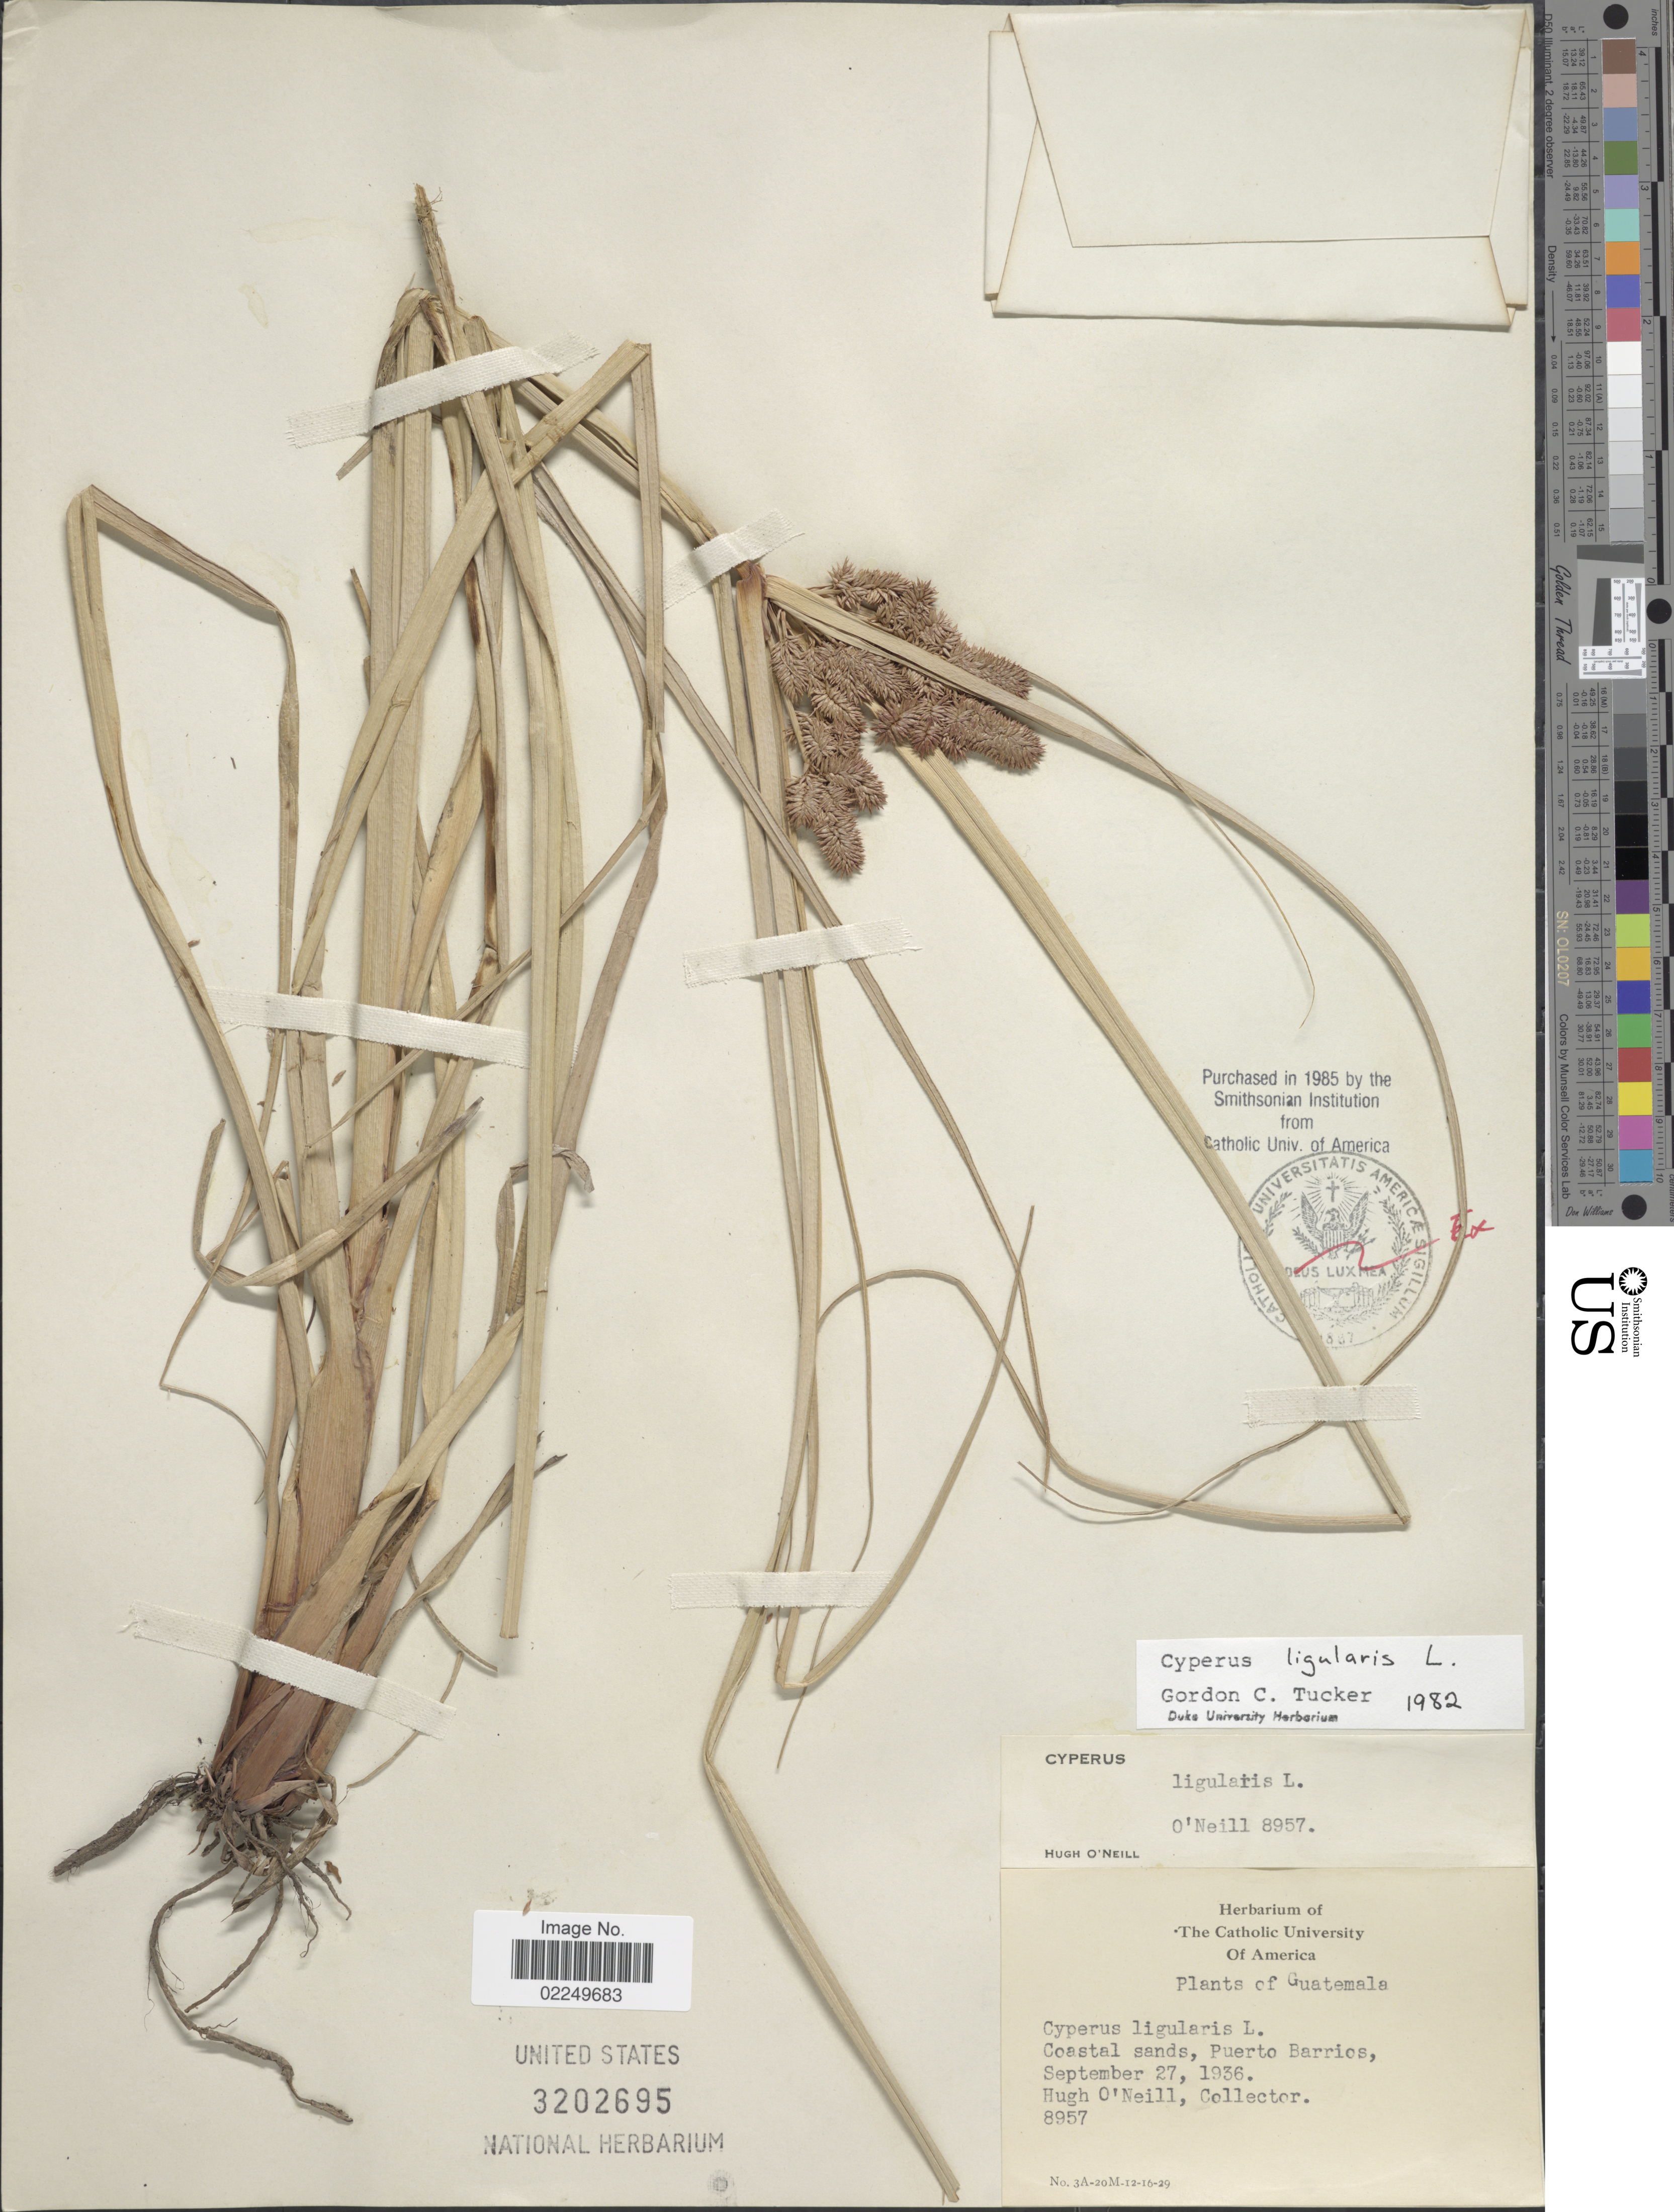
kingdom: Plantae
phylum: Tracheophyta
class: Liliopsida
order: Poales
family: Cyperaceae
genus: Cyperus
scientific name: Cyperus ligularis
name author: L.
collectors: H. O'Neill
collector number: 8957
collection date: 1936-09-27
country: Guatemala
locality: Coastal sands, Puerto Barrios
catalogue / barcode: US 3202695